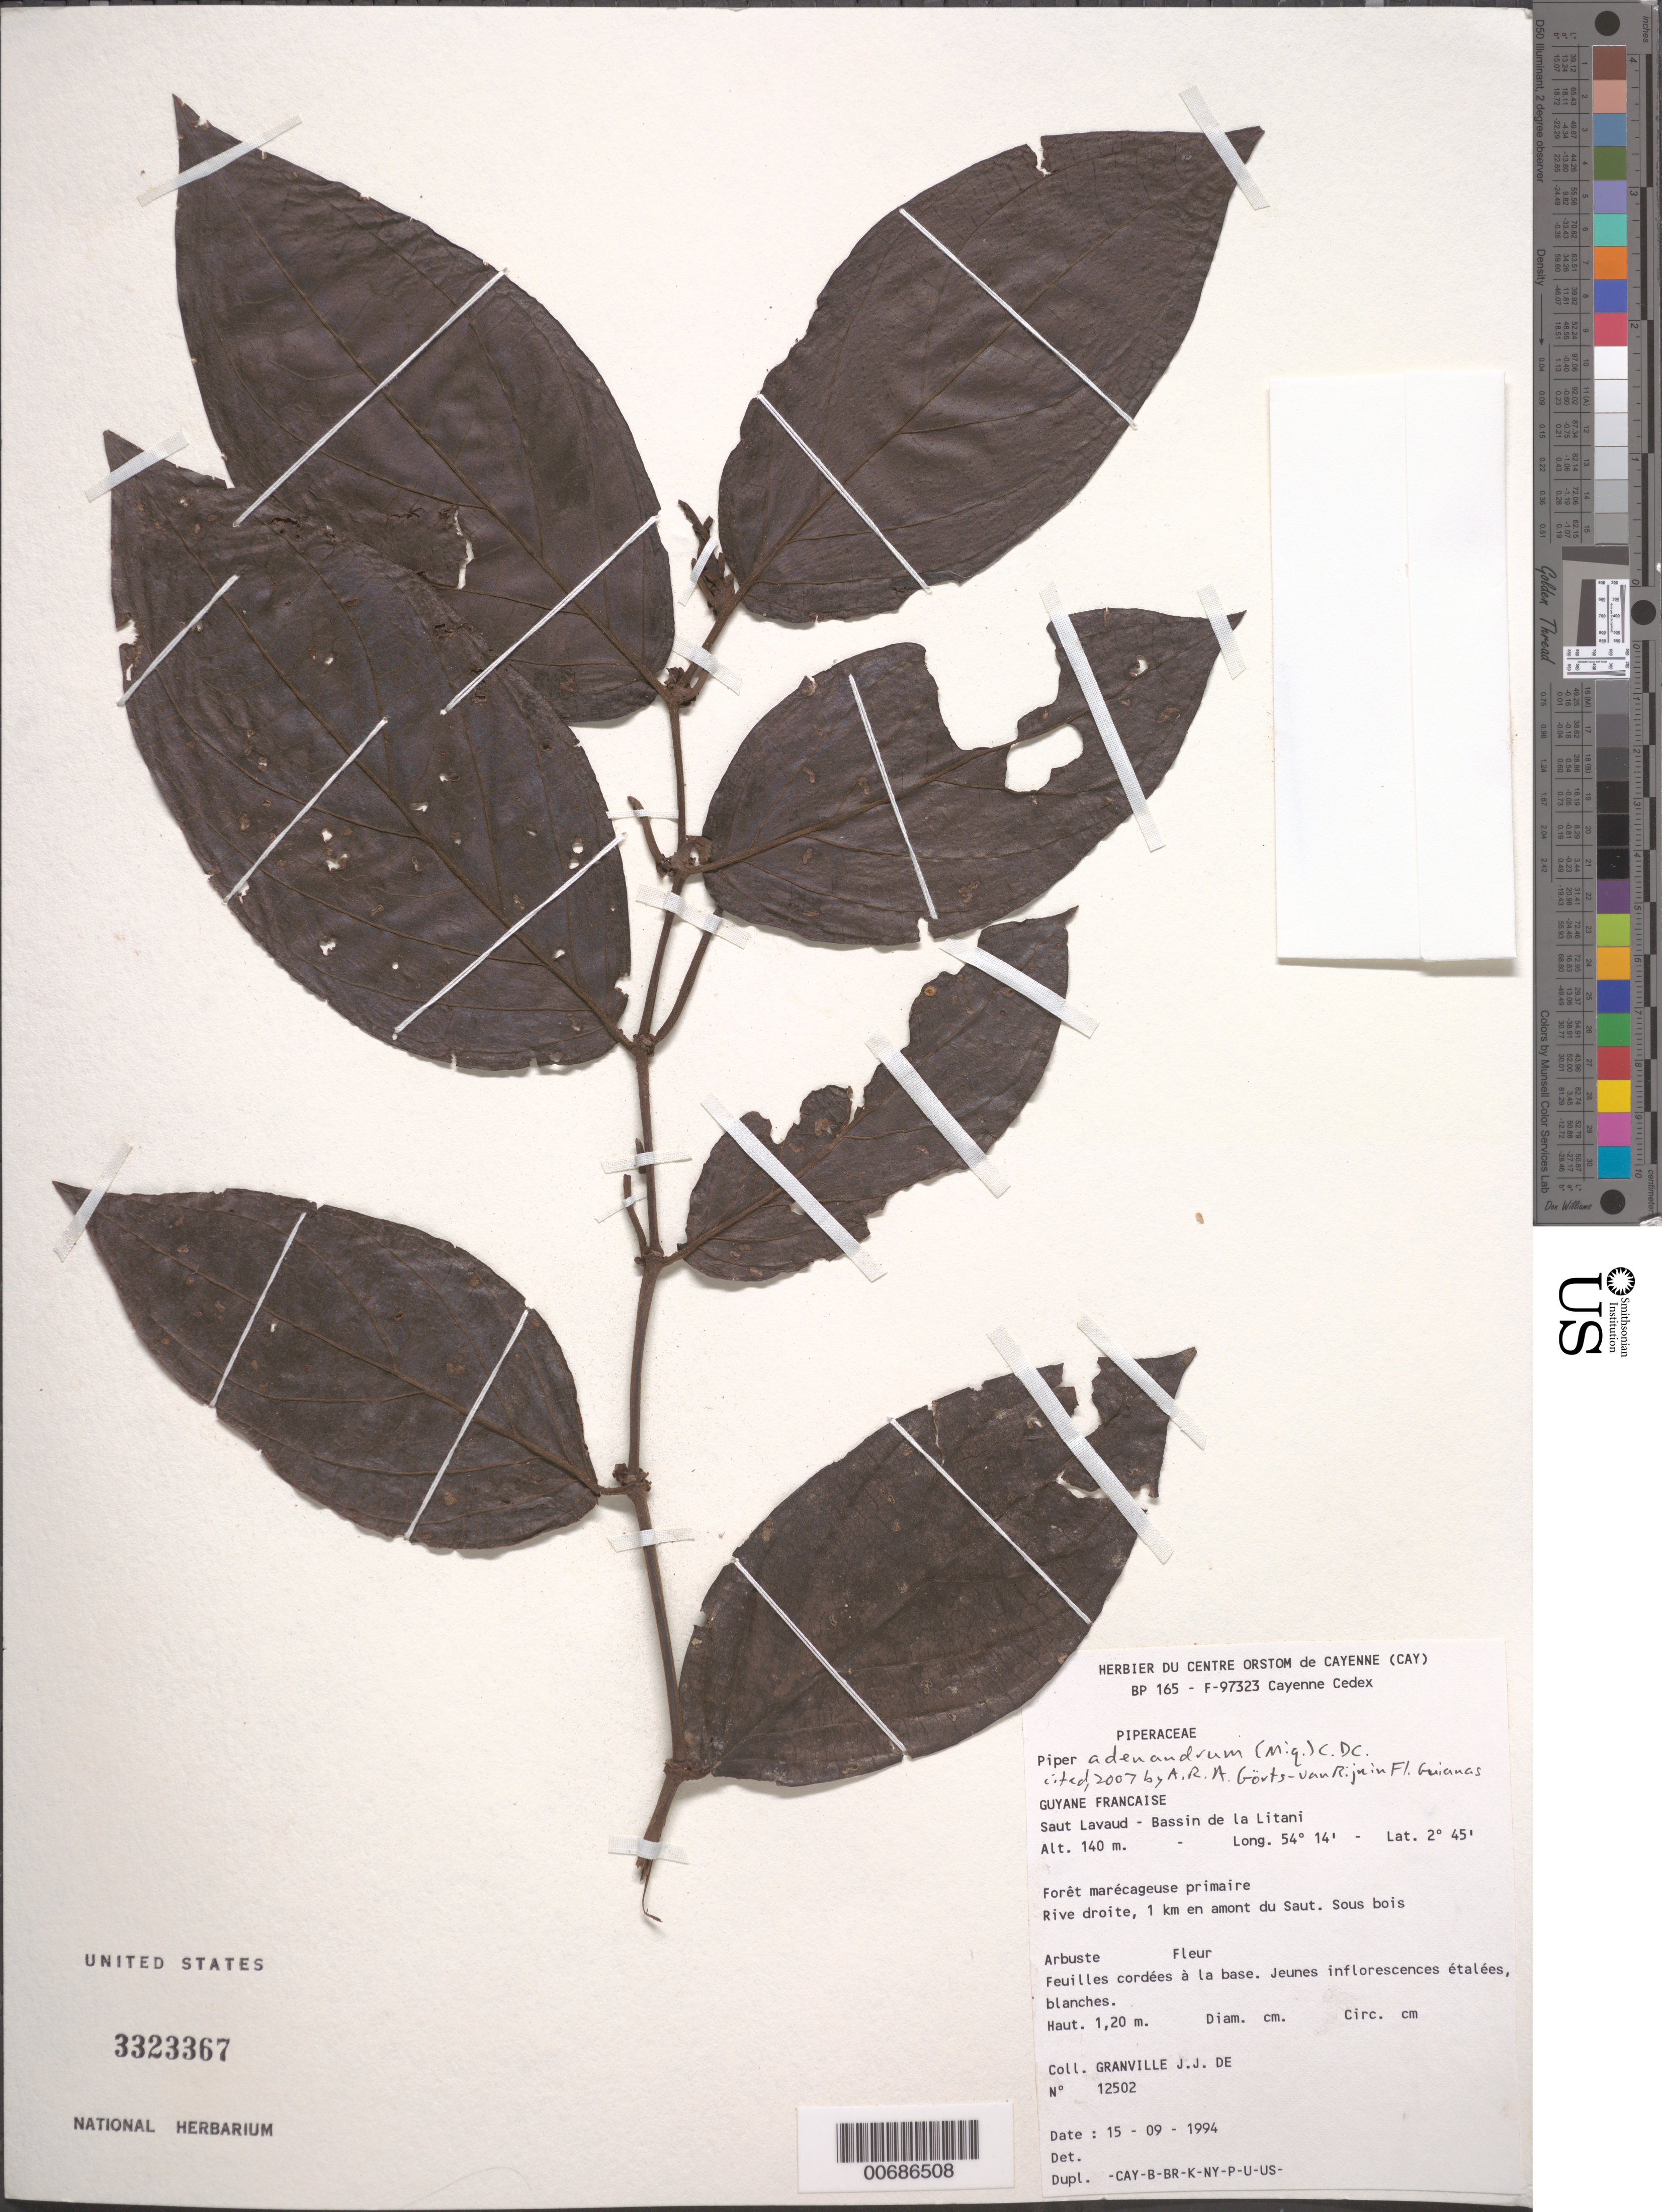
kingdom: Plantae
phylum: Tracheophyta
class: Magnoliopsida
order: Piperales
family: Piperaceae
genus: Piper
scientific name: Piper sp.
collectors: J.-J. de Granville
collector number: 12502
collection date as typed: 15-Sep-94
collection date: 1994-09-15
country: French Guiana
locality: Saut Lavaud, Bassin de la Litani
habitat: Forêt marécageuse primaire. Rive droite, 1 km en amont du Saut. Sous-bois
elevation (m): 140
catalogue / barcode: US 3323367